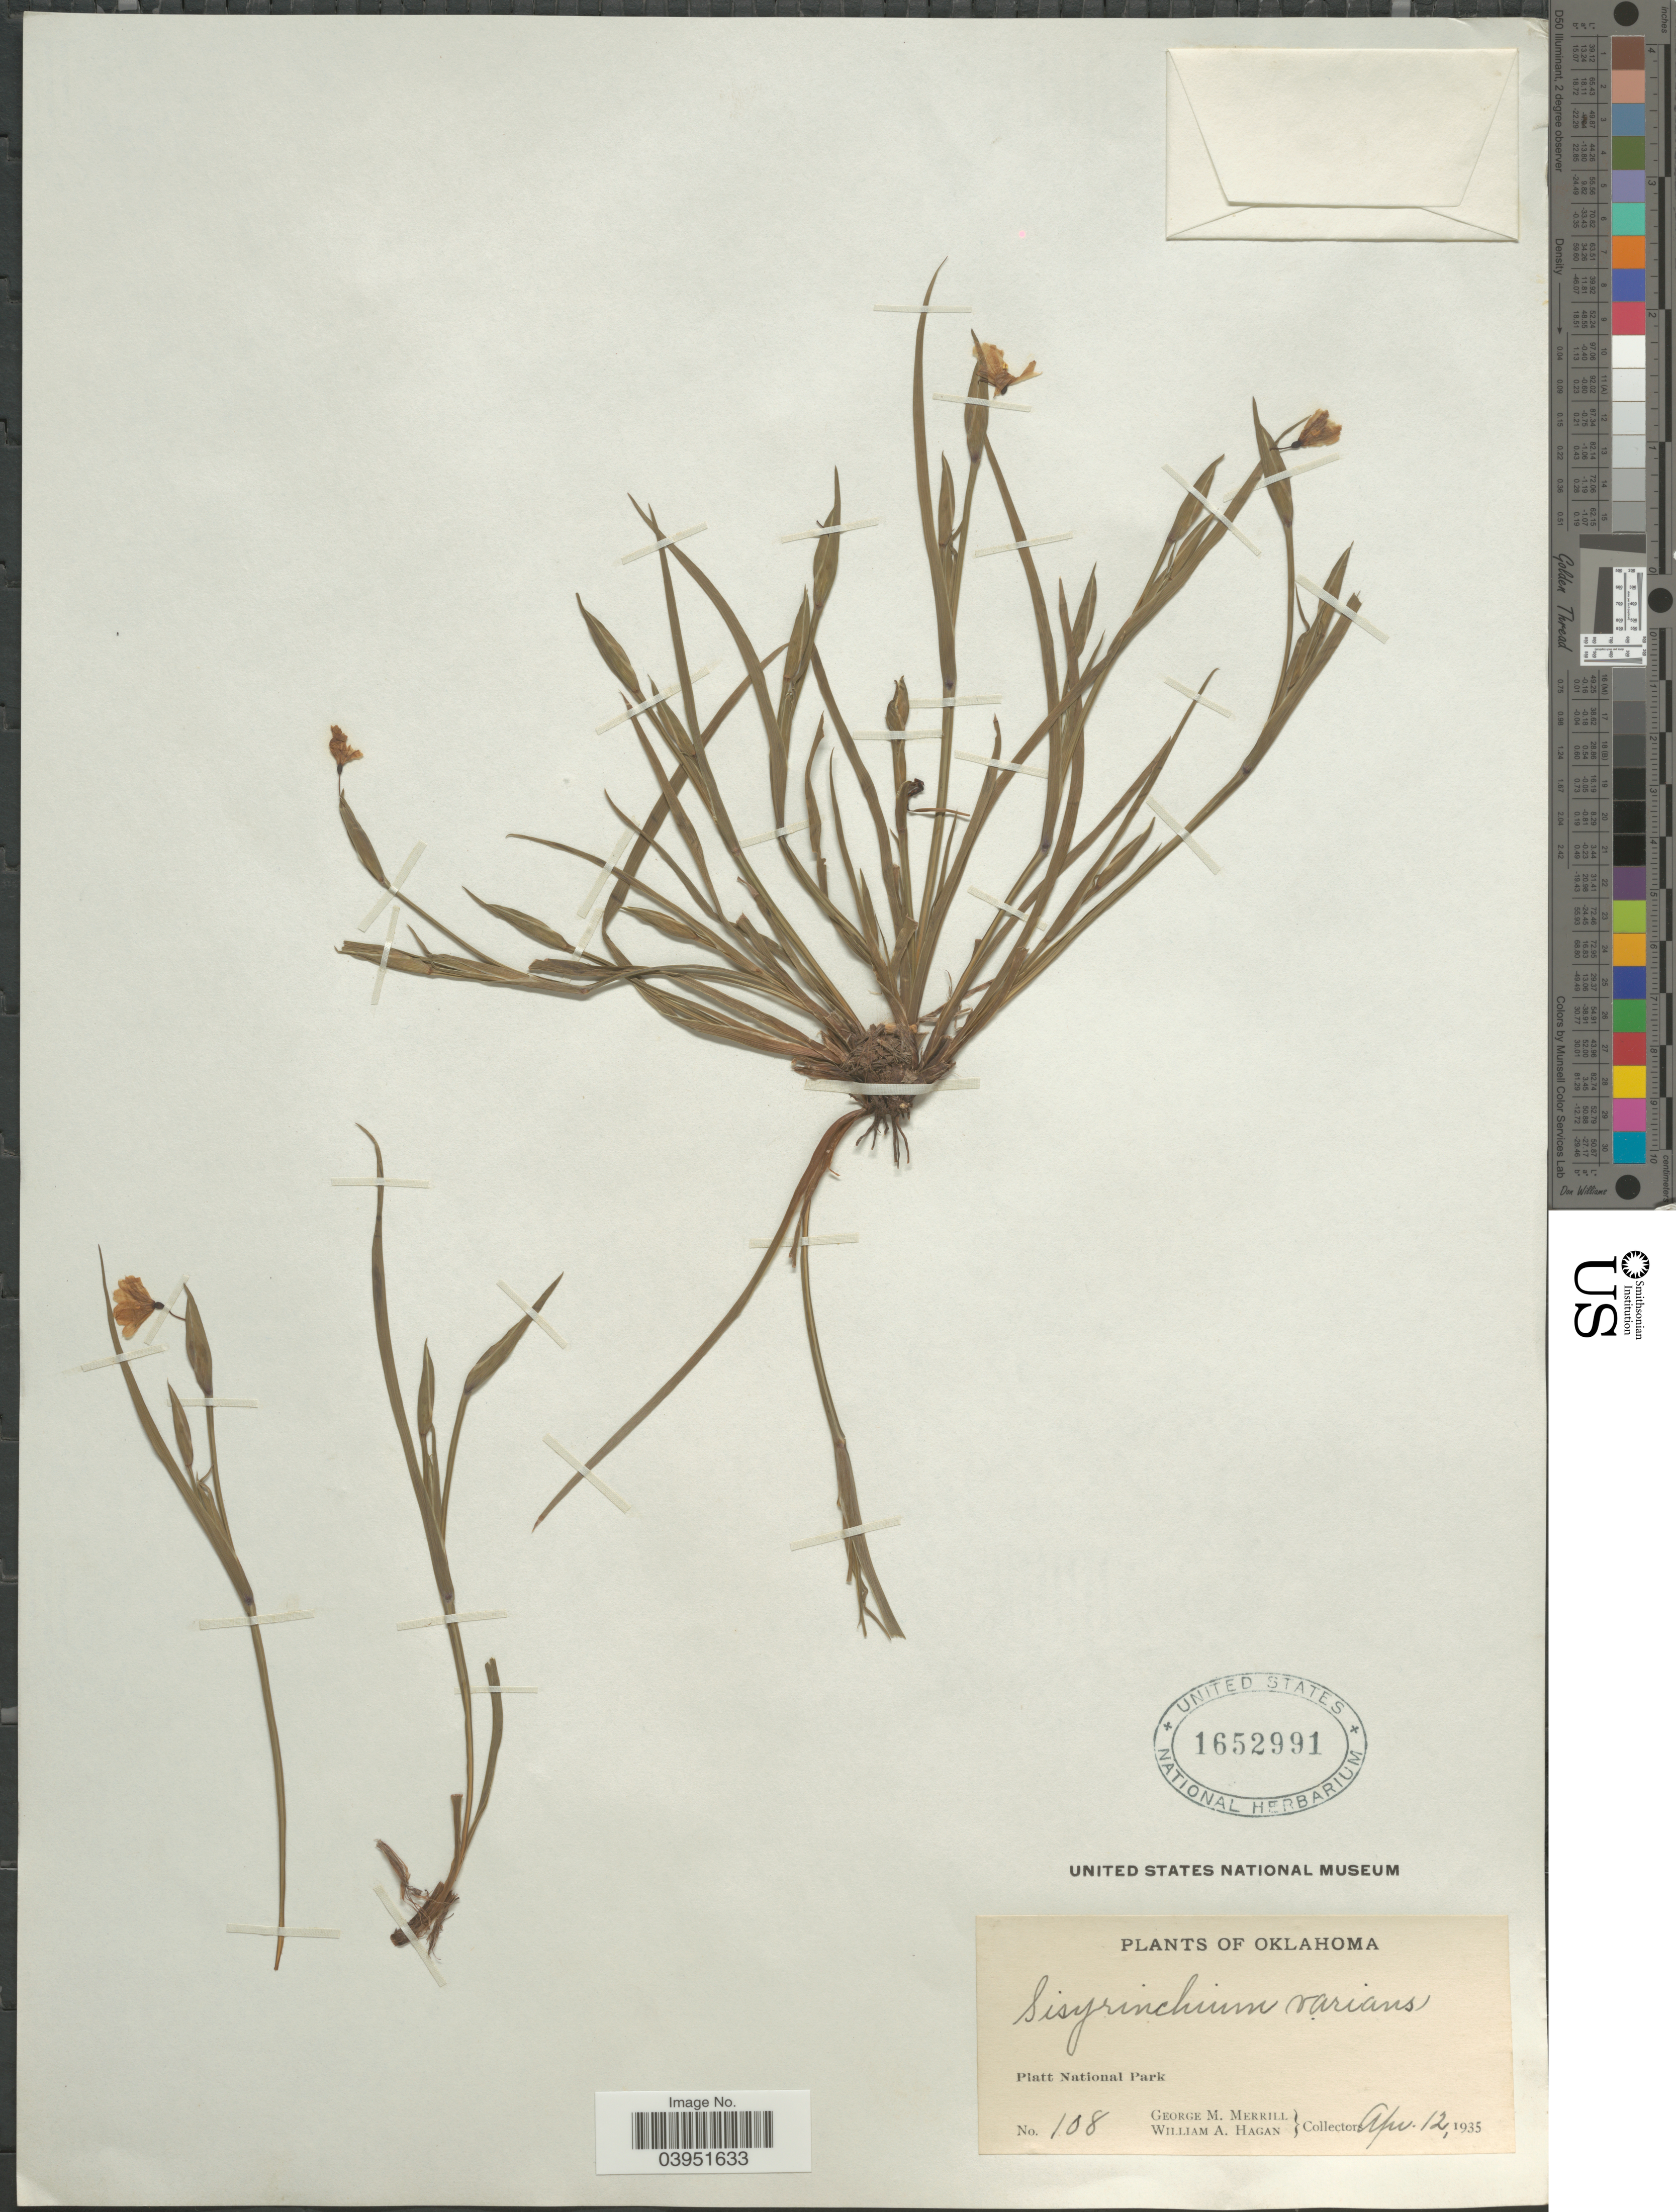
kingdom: Plantae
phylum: Tracheophyta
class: Liliopsida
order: Asparagales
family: Iridaceae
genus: Sisyrinchium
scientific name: Sisyrinchium varians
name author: E.P. Bicknell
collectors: G. M. Merrill & W. Hagan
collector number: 108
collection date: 1935-04-12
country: United States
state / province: Oklahoma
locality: Platt National Park.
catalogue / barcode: US 1652991